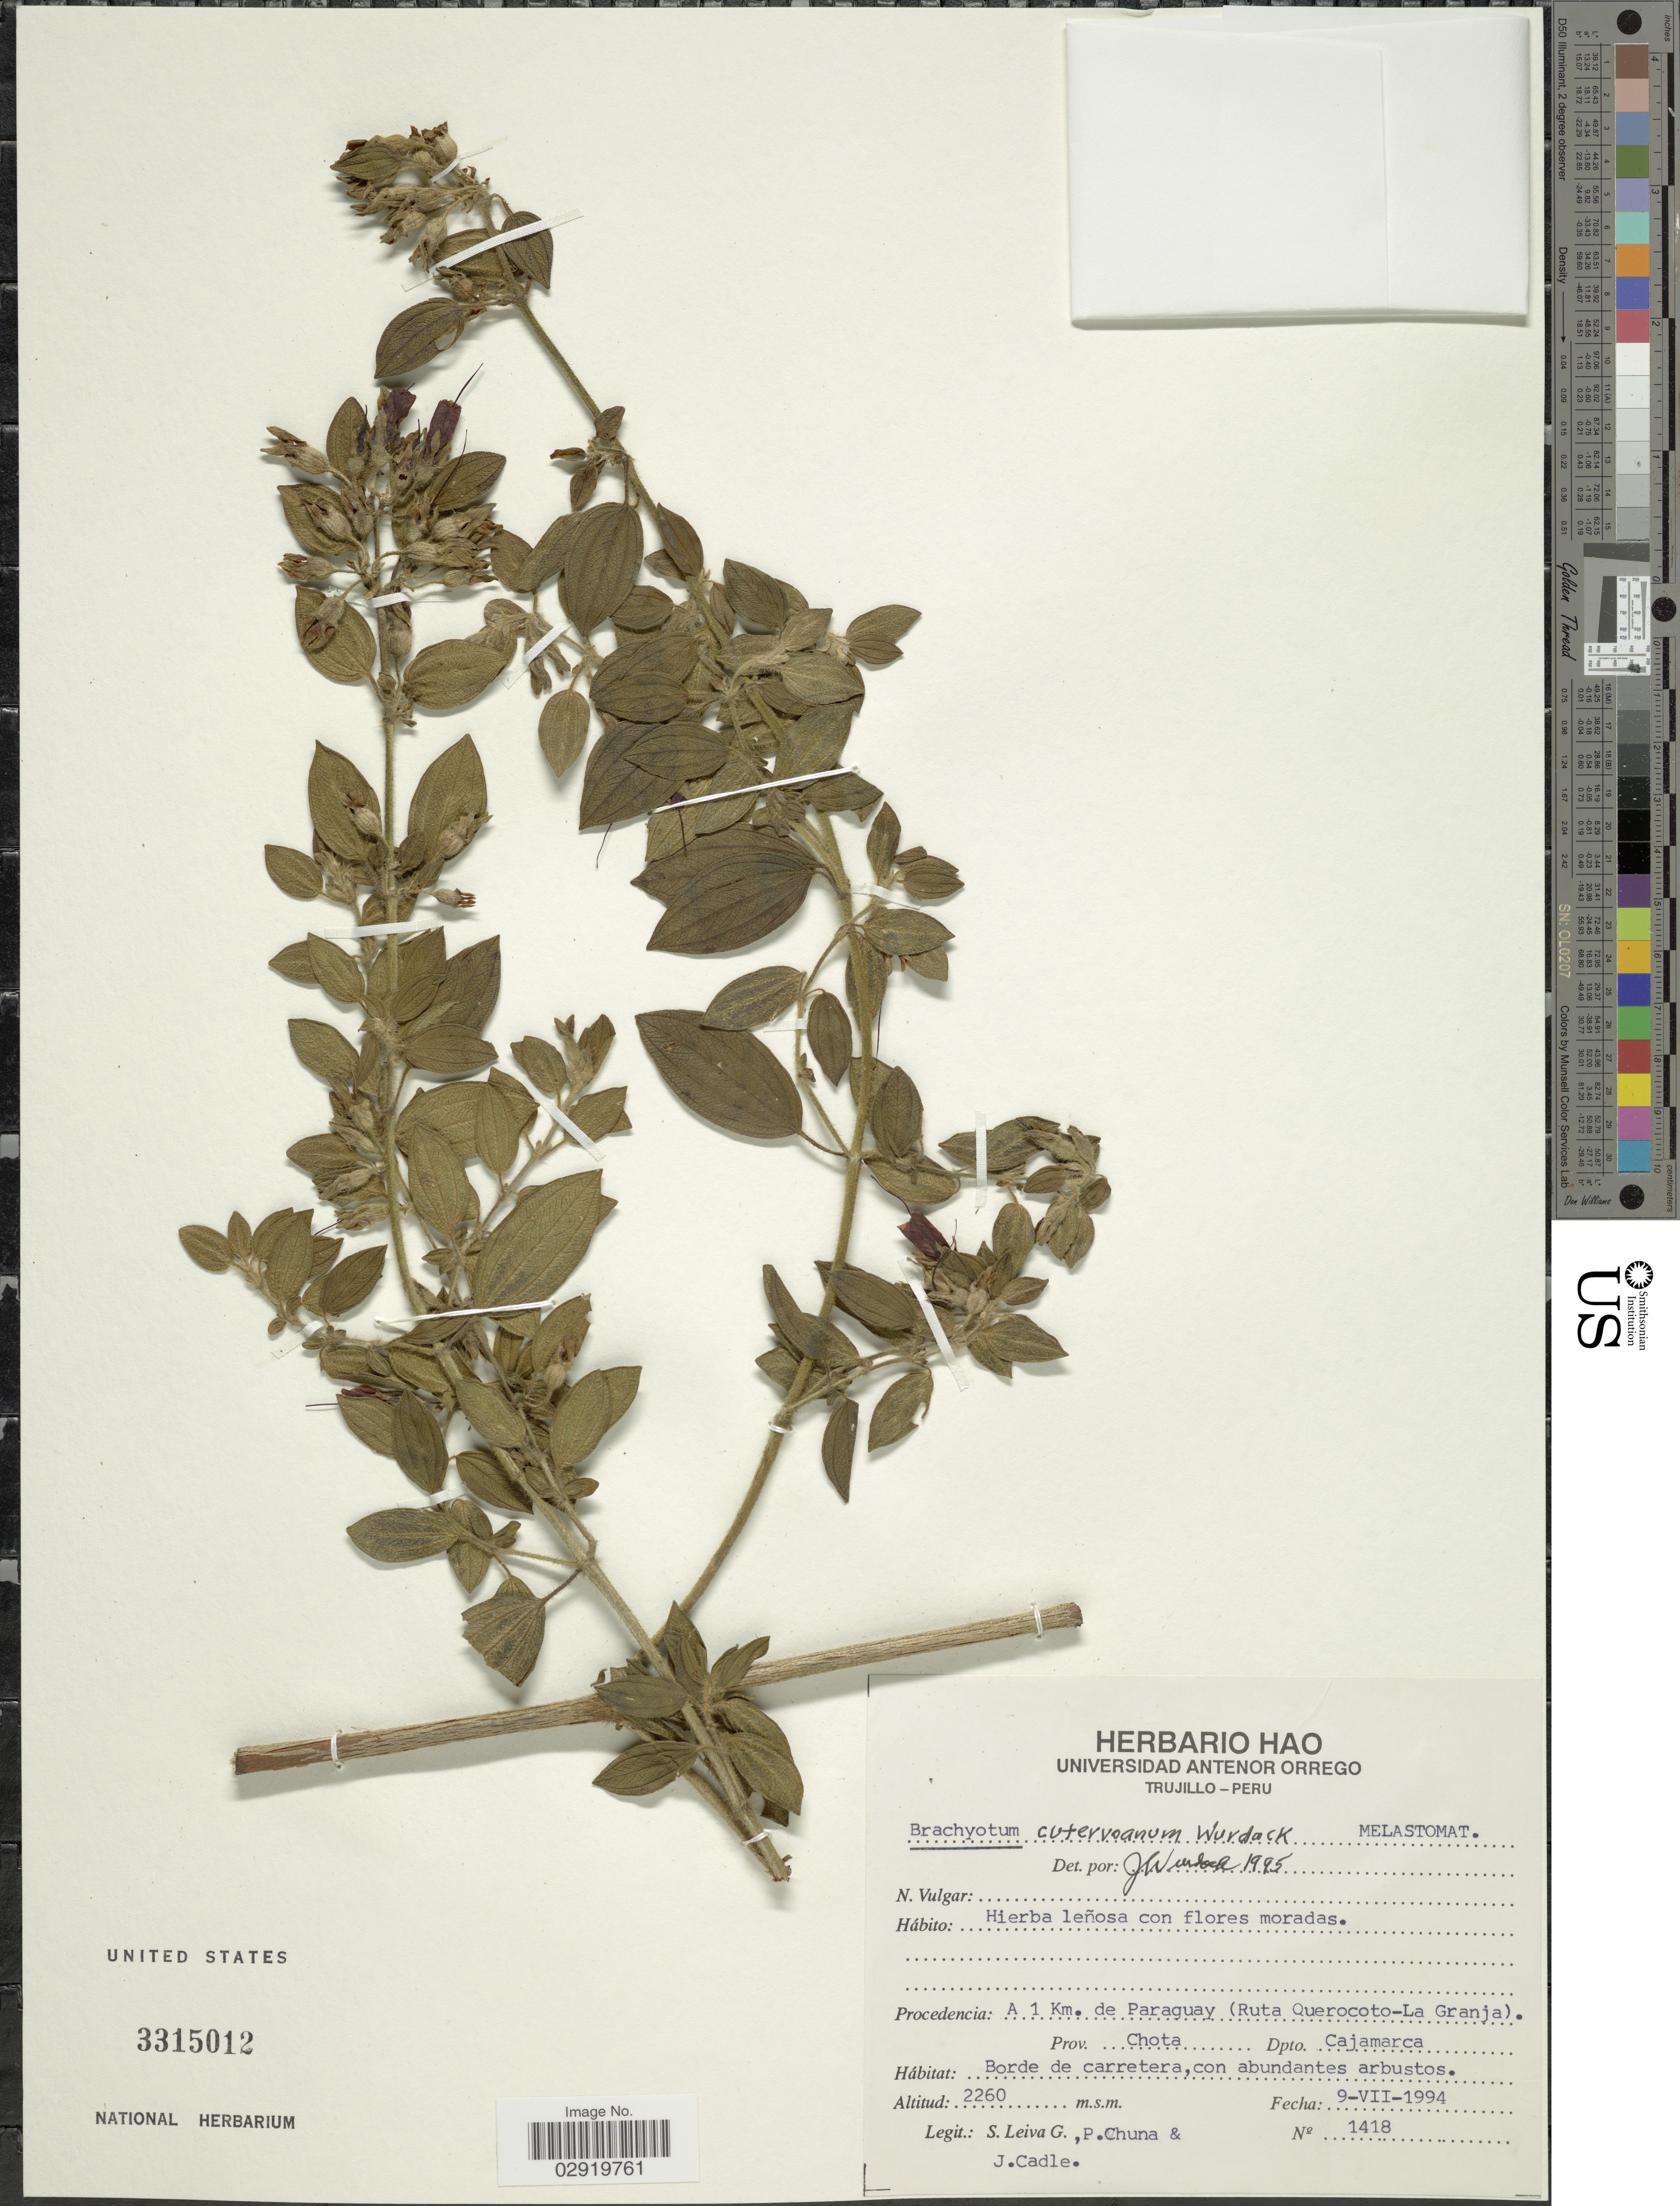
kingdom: Plantae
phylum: Tracheophyta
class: Magnoliopsida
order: Myrtales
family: Melastomataceae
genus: Brachyotum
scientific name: Brachyotum cutervoanum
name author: Wurdack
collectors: S. Leiva G., P. Chuna & J. Cadle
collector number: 1418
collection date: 1994-07-09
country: Peru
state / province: Cajamarca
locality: Procedencia: A 1 Km. de Paraguay (Ruta Querocoto-La Granja). Prov. Chota. Dpto. Cajamarca.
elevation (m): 2260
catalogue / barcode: US 3315012